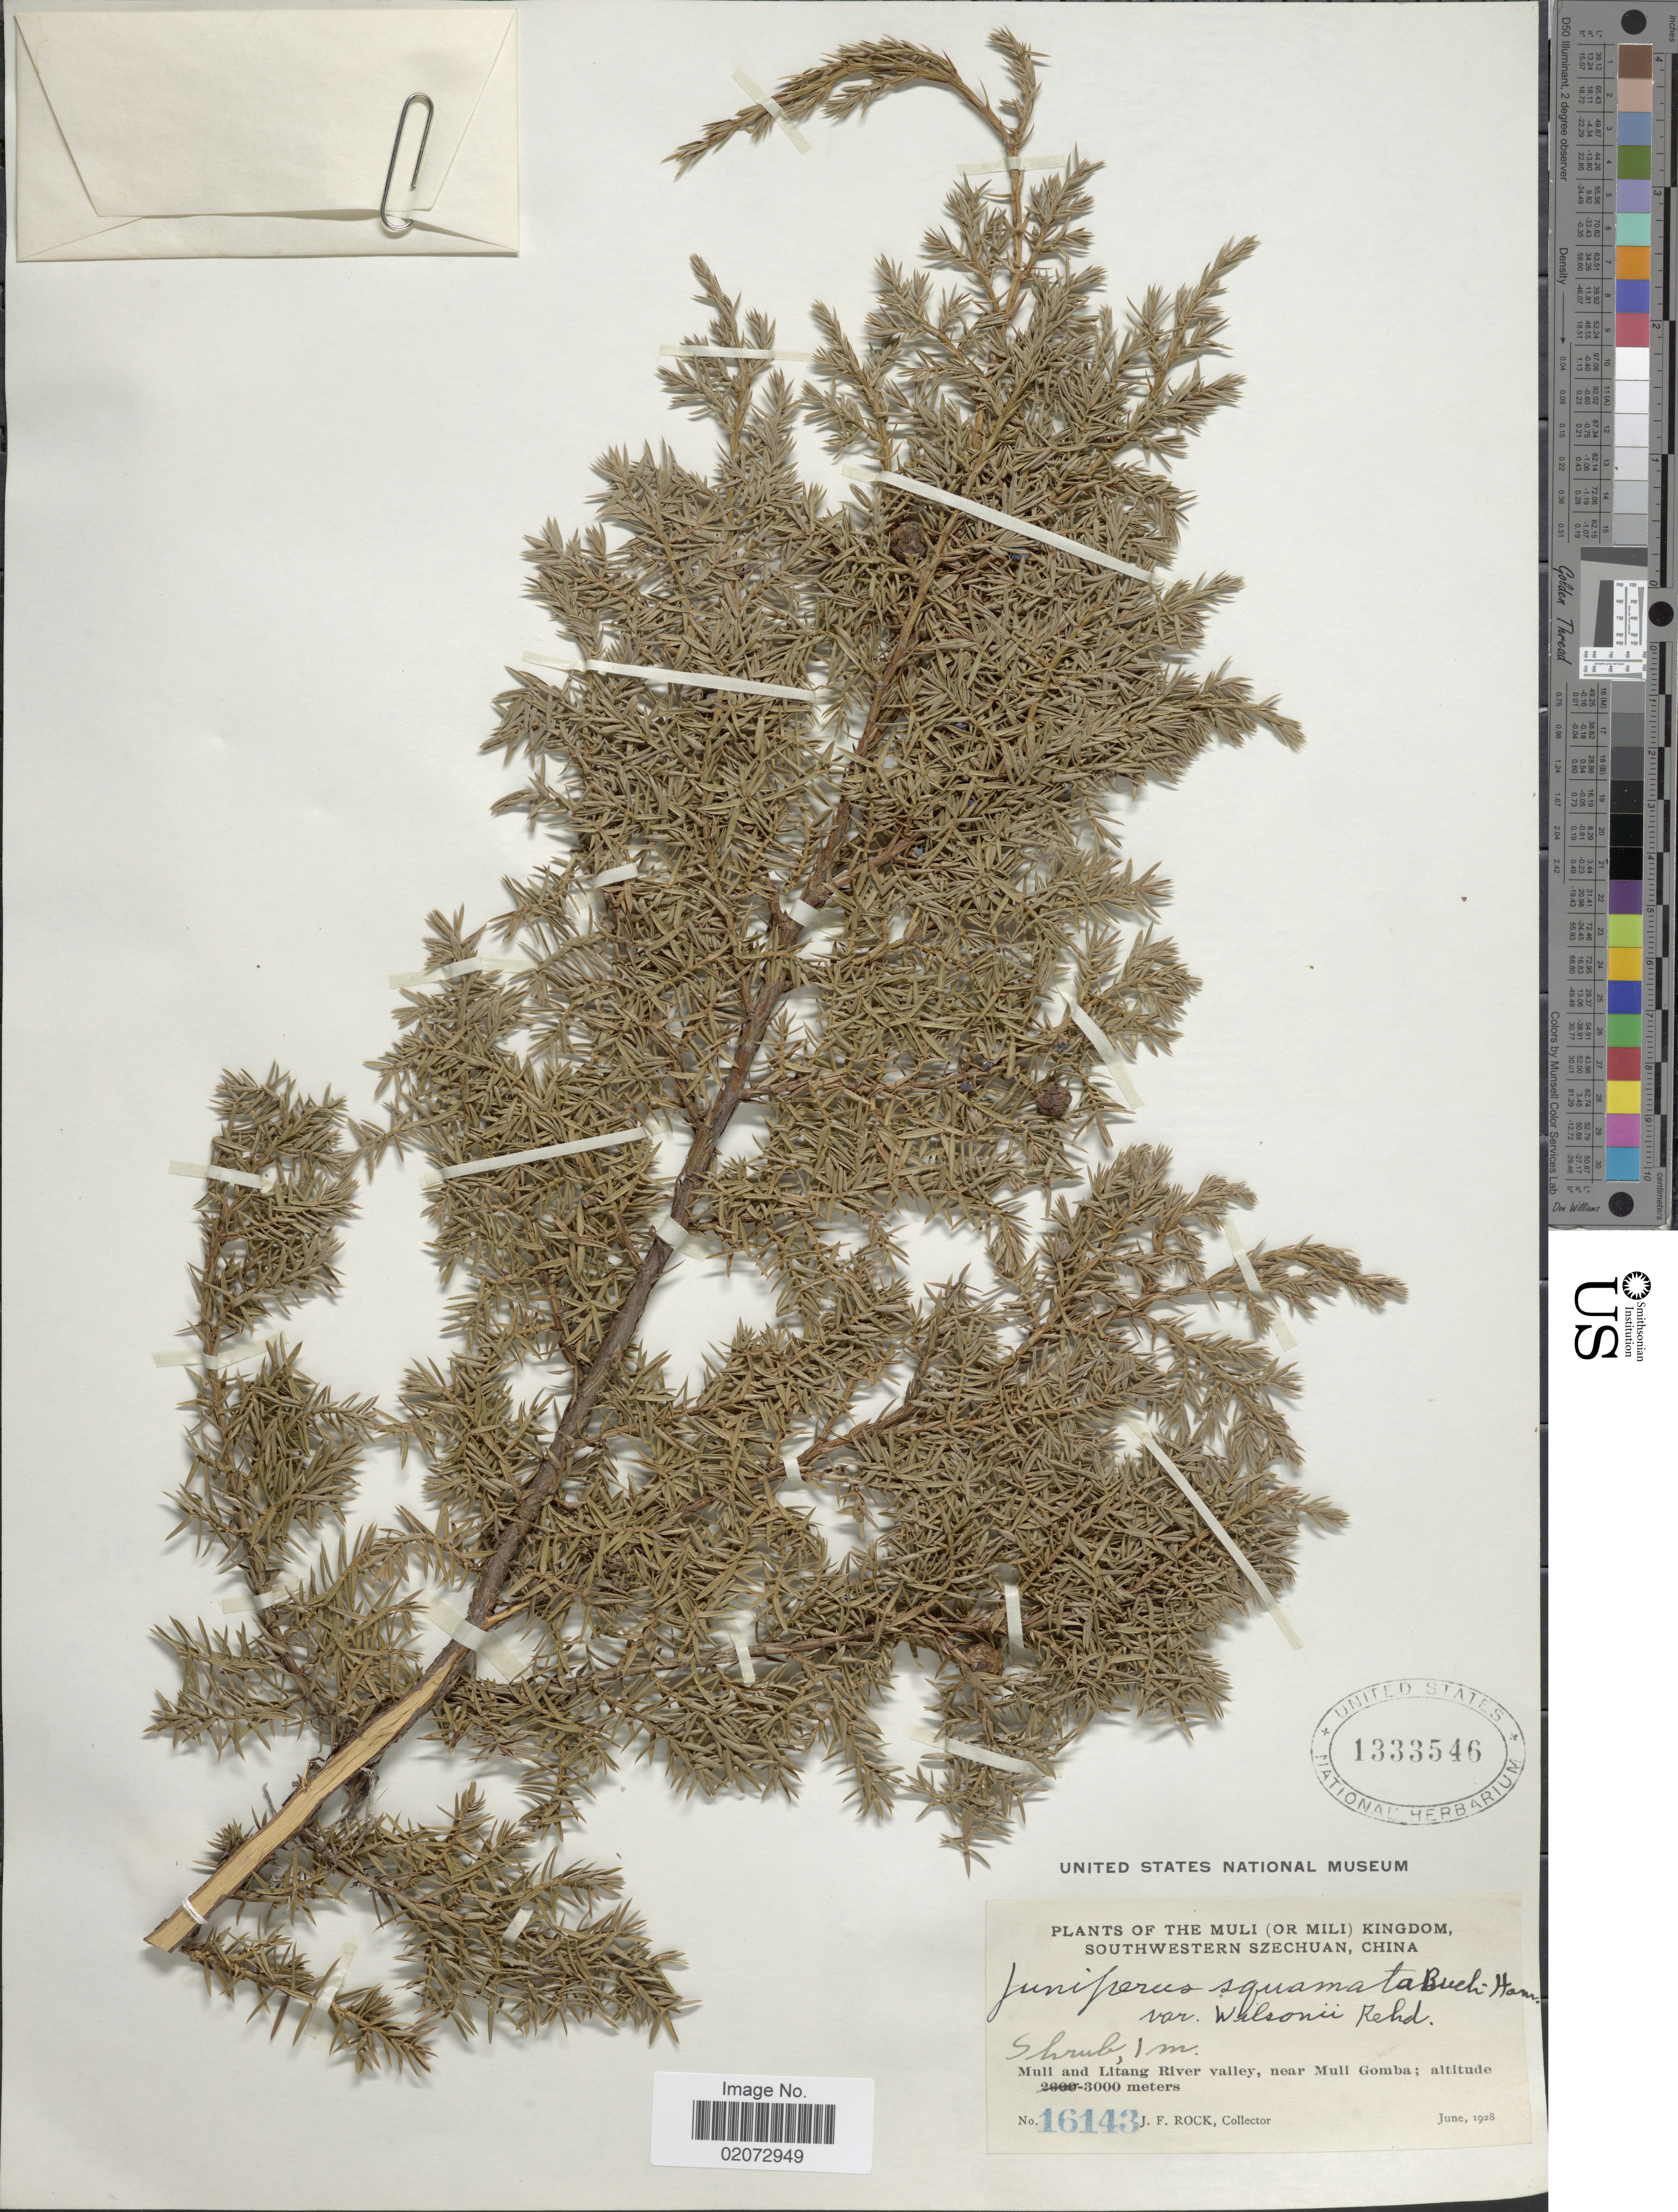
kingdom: Plantae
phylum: Tracheophyta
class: Pinopsida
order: Pinales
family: Cupressaceae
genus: Juniperus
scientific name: Juniperus squamata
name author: Buch.-Ham. ex D. Don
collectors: J. Rock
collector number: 16143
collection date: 1928-06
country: China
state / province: Sichuan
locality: The Muli (or Mili) Kingdom, southwestern Szechuan, Muli and Litang River valley, near Muli Gomba.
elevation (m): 3000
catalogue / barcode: US 1333546